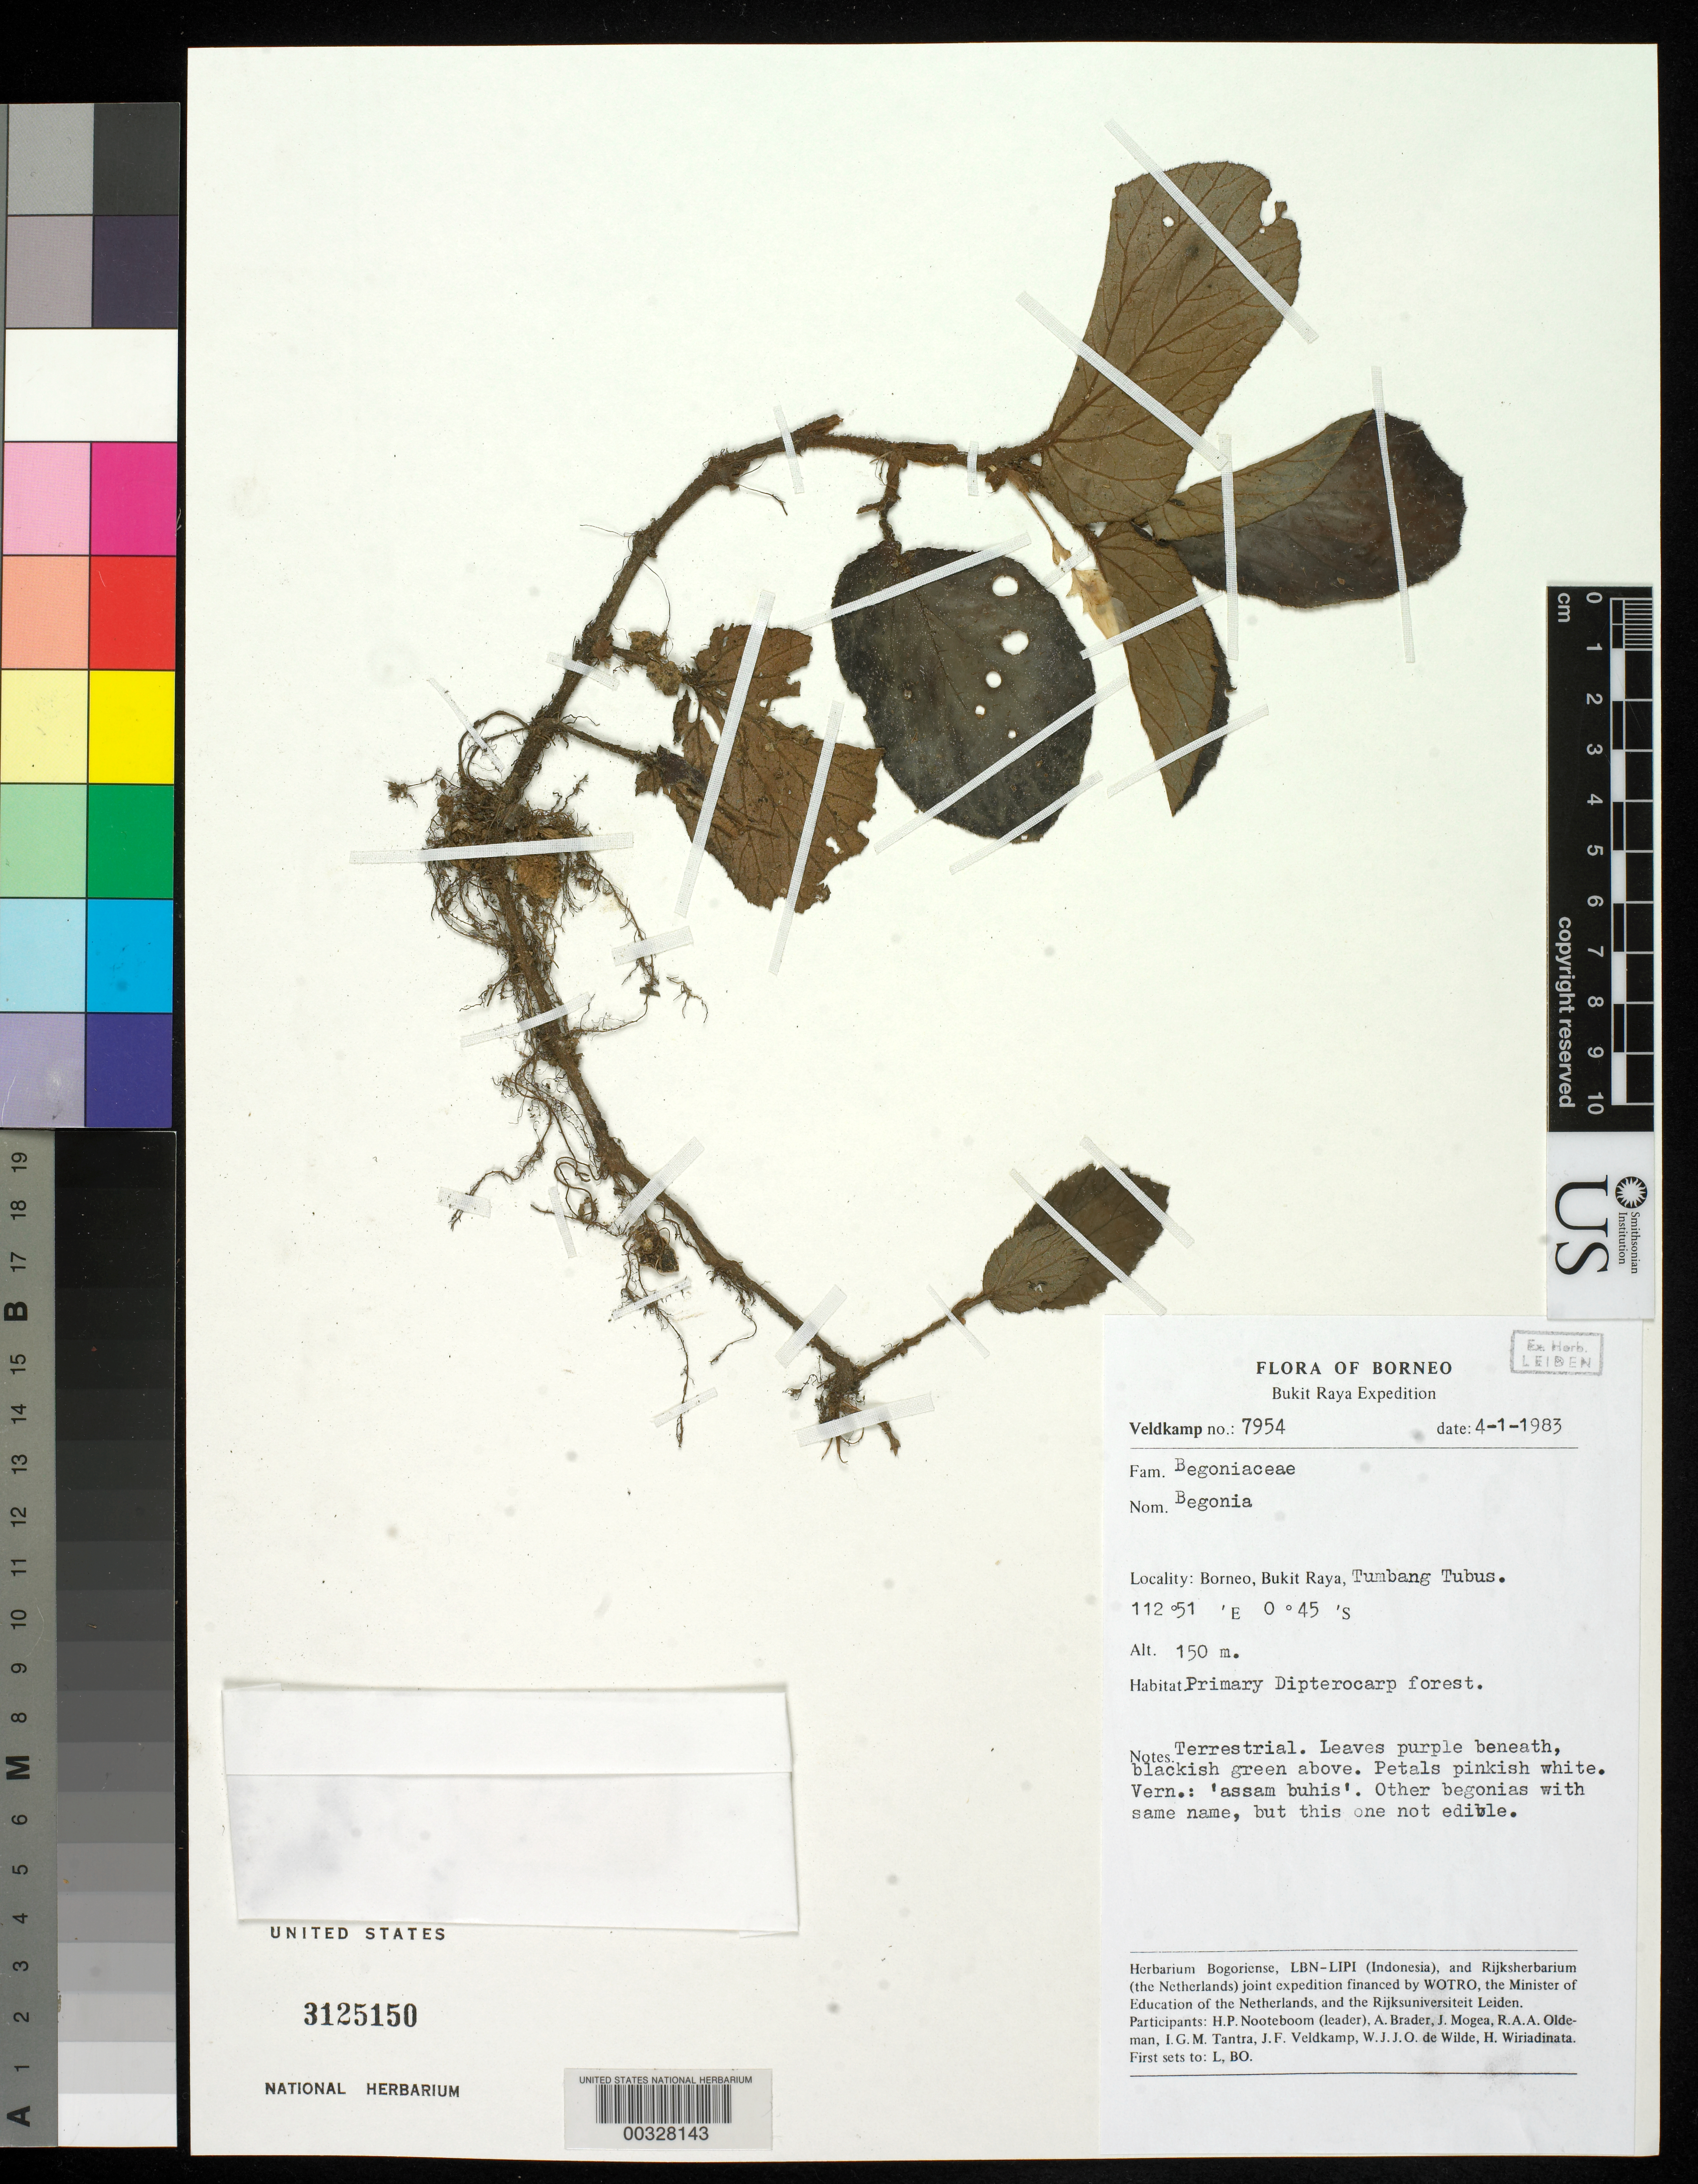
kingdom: Plantae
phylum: Tracheophyta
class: Magnoliopsida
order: Cucurbitales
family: Begoniaceae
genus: Begonia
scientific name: Begonia sp.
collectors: J. F. Veldkamp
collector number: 7954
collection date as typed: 04 Jan 1983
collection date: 1983-01-04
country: Indonesia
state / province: West Kalimantan ?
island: Borneo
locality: Bukit raya, tumbang tubus. [country and province: malaysia, sarawak?]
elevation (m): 150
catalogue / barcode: US 3125150